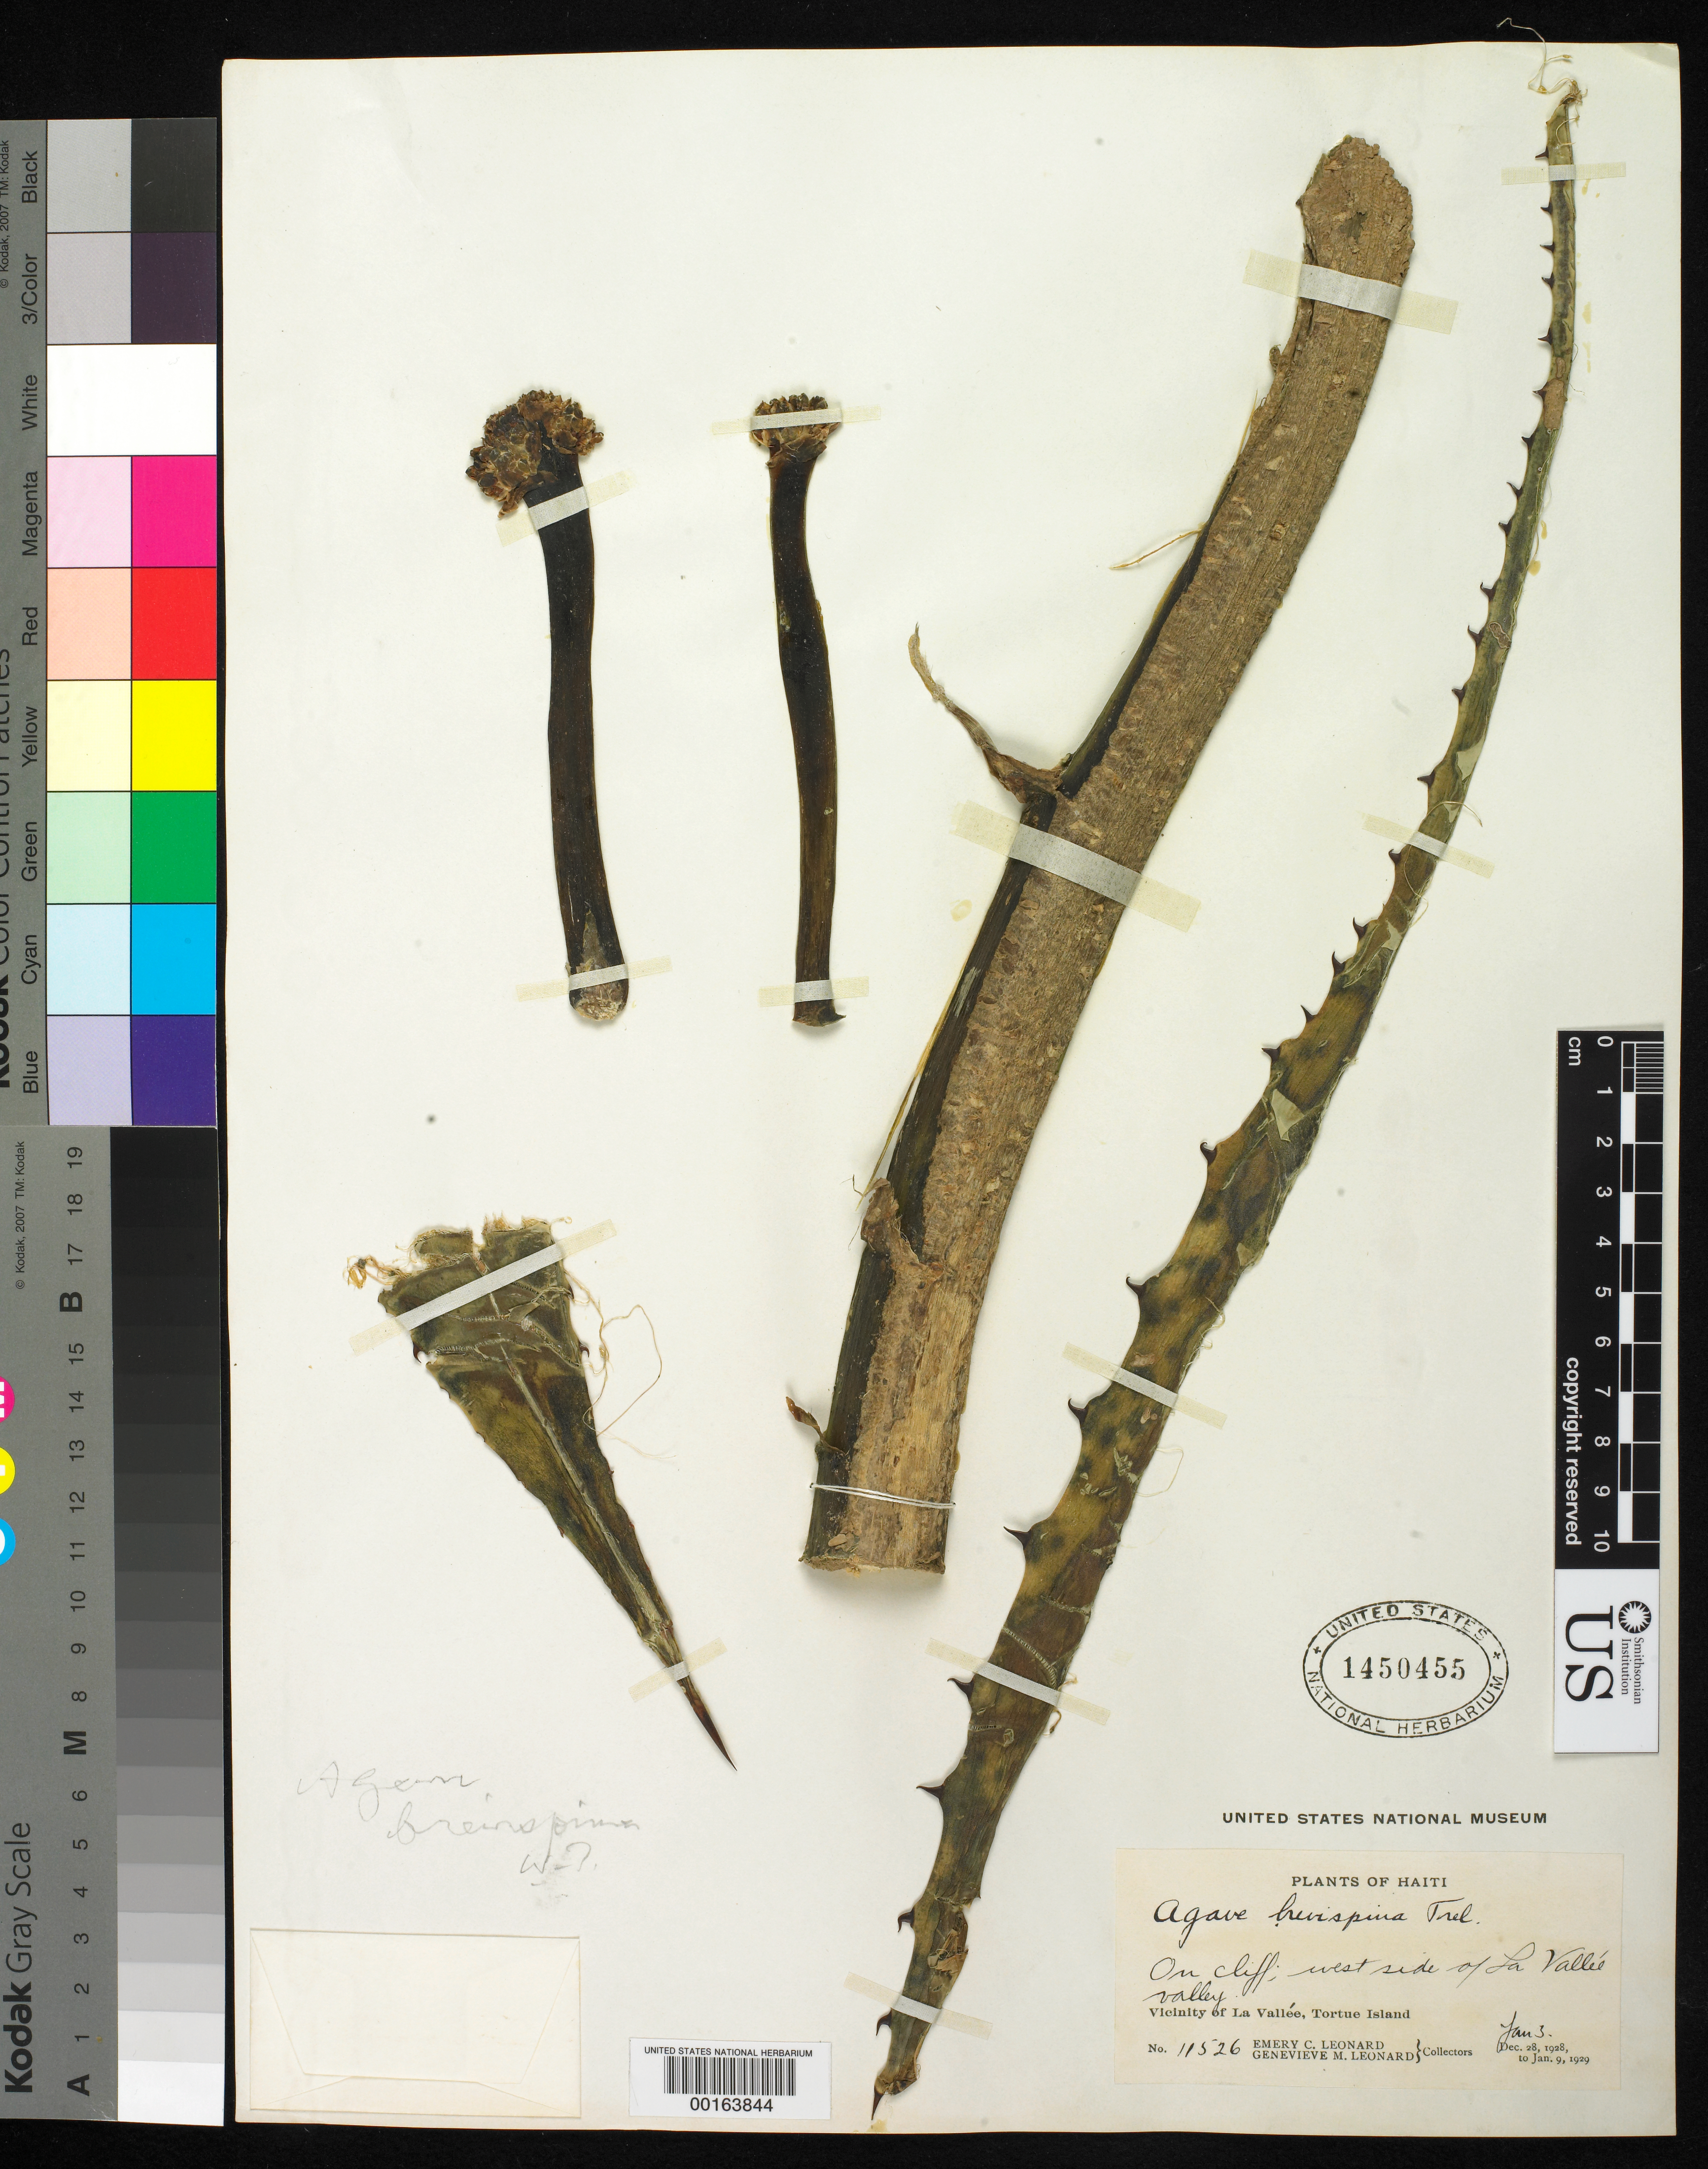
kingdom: Plantae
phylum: Tracheophyta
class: Liliopsida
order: Asparagales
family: Asparagaceae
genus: Agave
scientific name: Agave brevispina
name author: Trel.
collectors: E. C. Leonard & G. M. Leonard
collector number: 11526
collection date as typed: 03 Jan 1929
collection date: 1929-01-03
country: Haiti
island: Hispaniola Island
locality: W side of la vallee valley; tortue i.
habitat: On cliff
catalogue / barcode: US 1450455